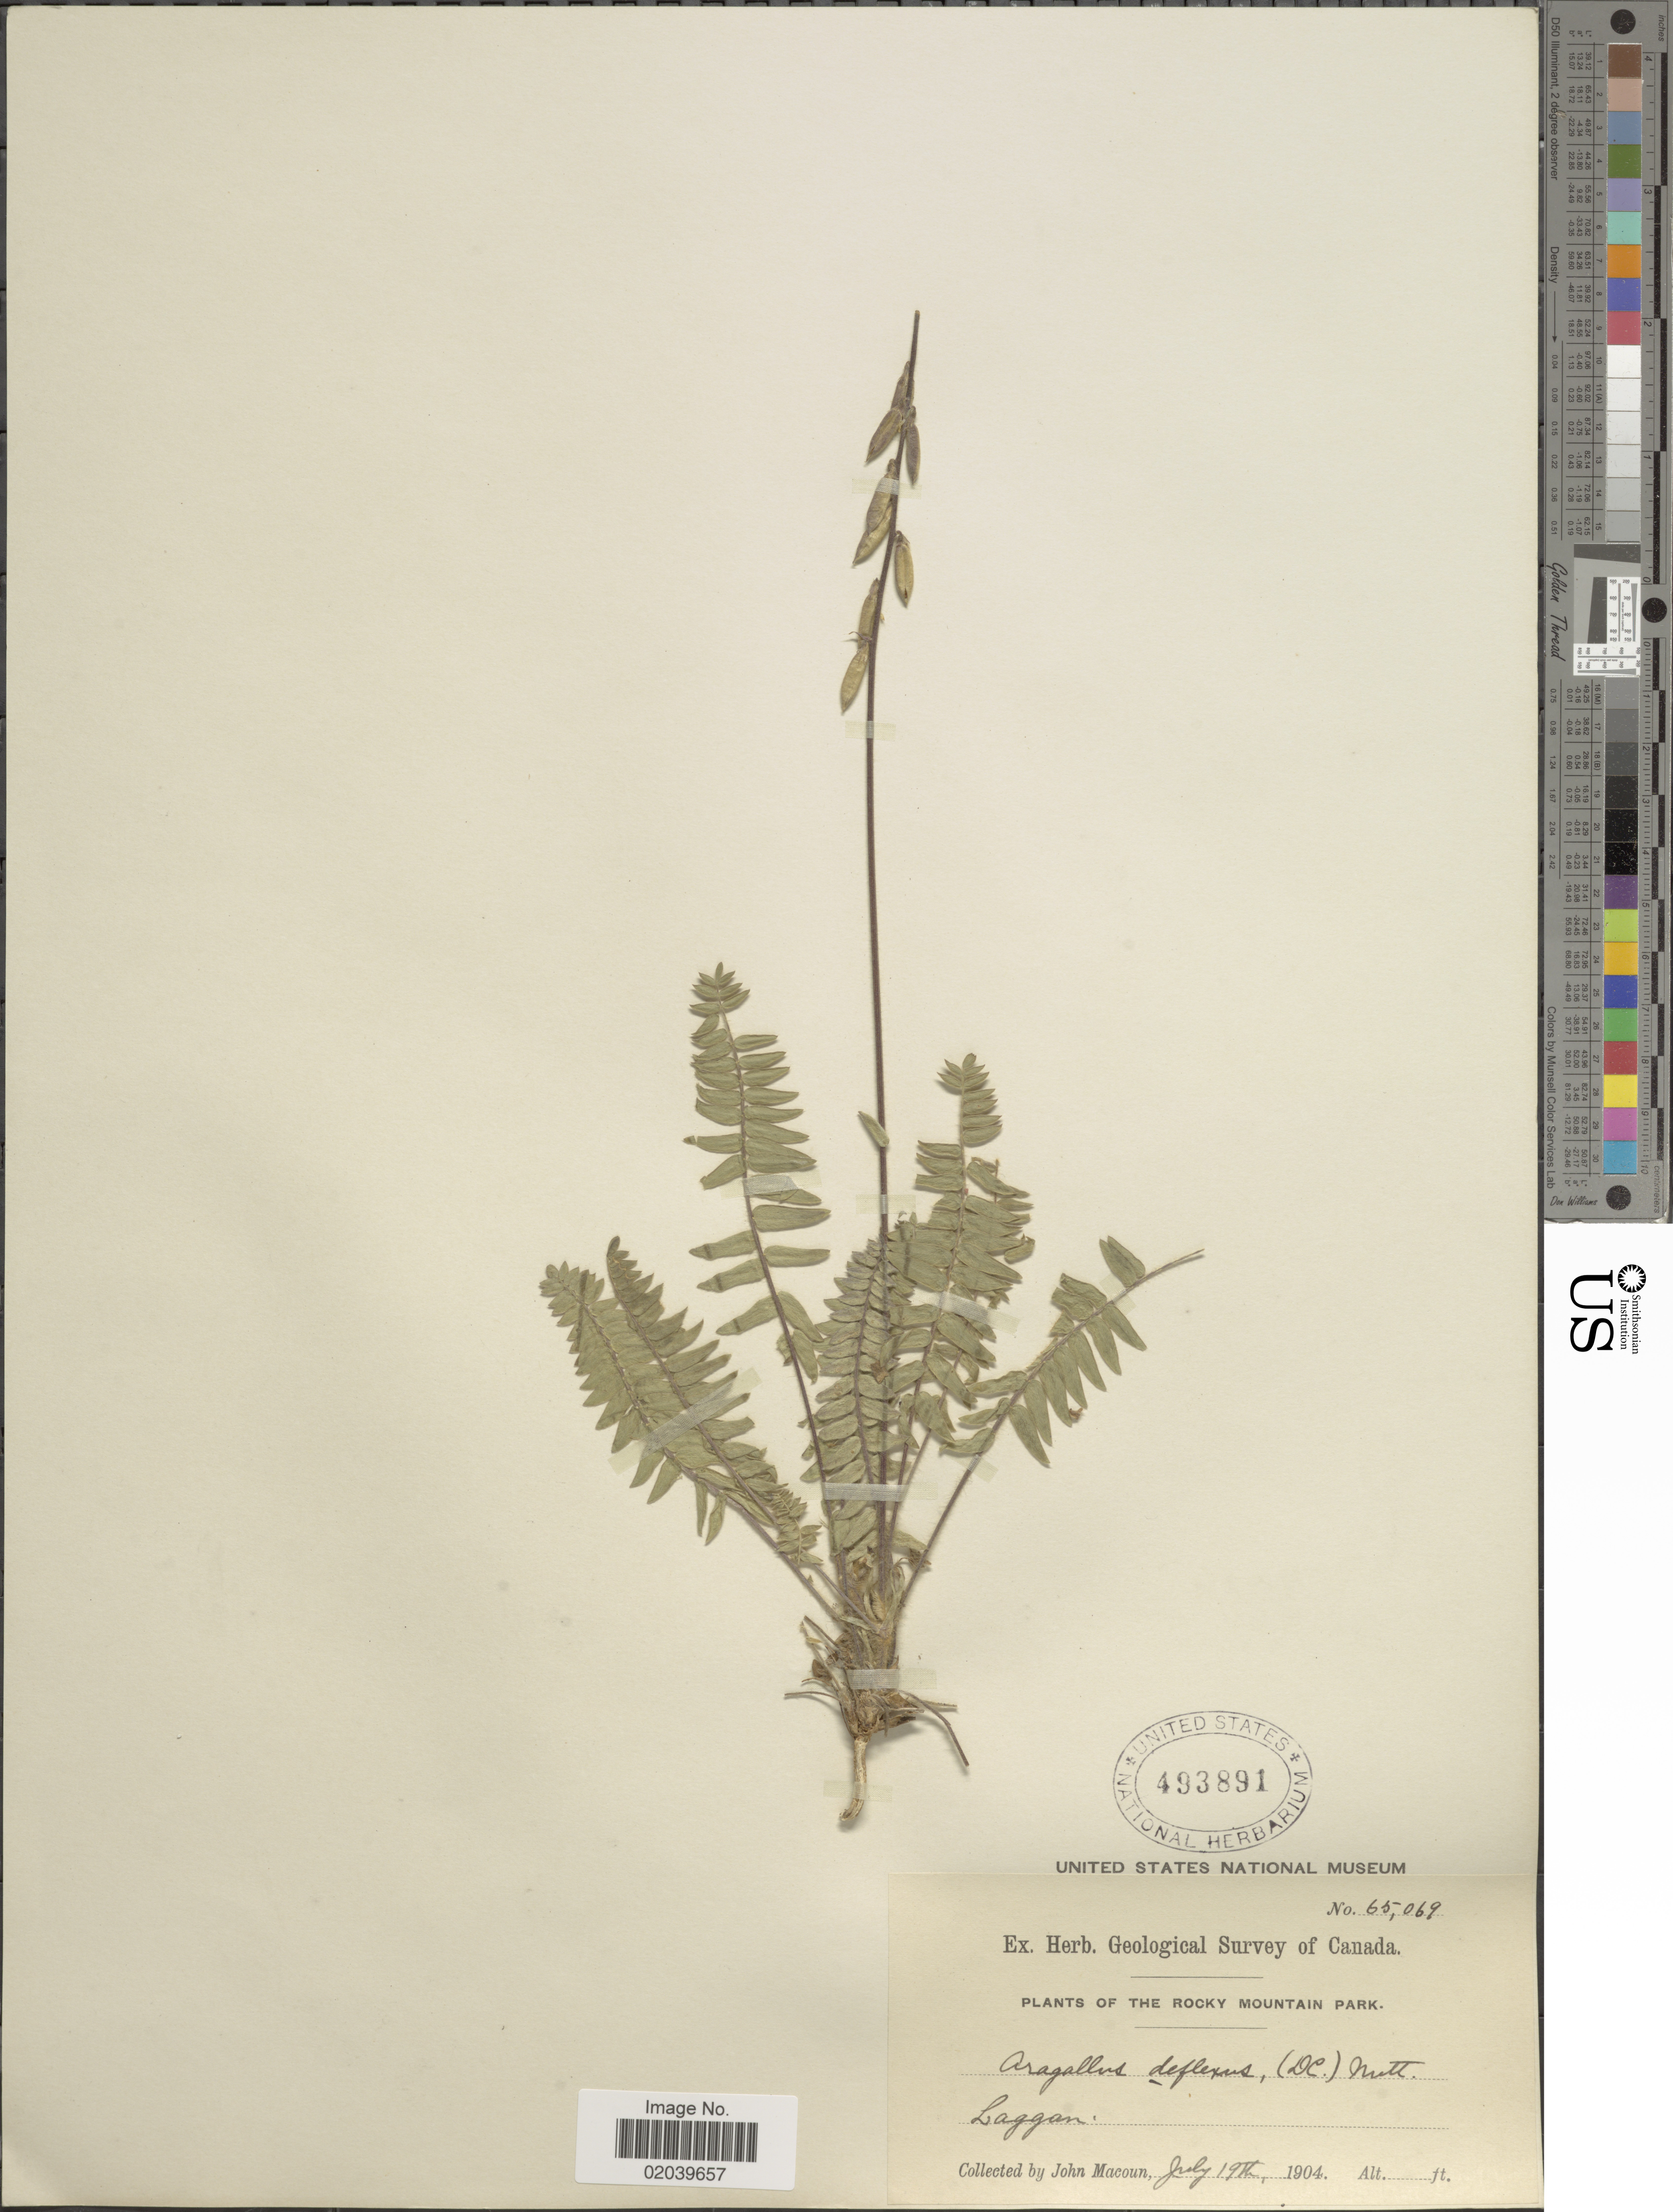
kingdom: Plantae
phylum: Tracheophyta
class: Magnoliopsida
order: Fabales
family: Fabaceae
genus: Oxytropis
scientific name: Oxytropis deflexa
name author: (Pall.) DC.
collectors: J. Macoun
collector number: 65069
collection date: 1904-07-19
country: Canada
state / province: Alberta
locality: The Rocky Mountain Park, Laggan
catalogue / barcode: US 493891